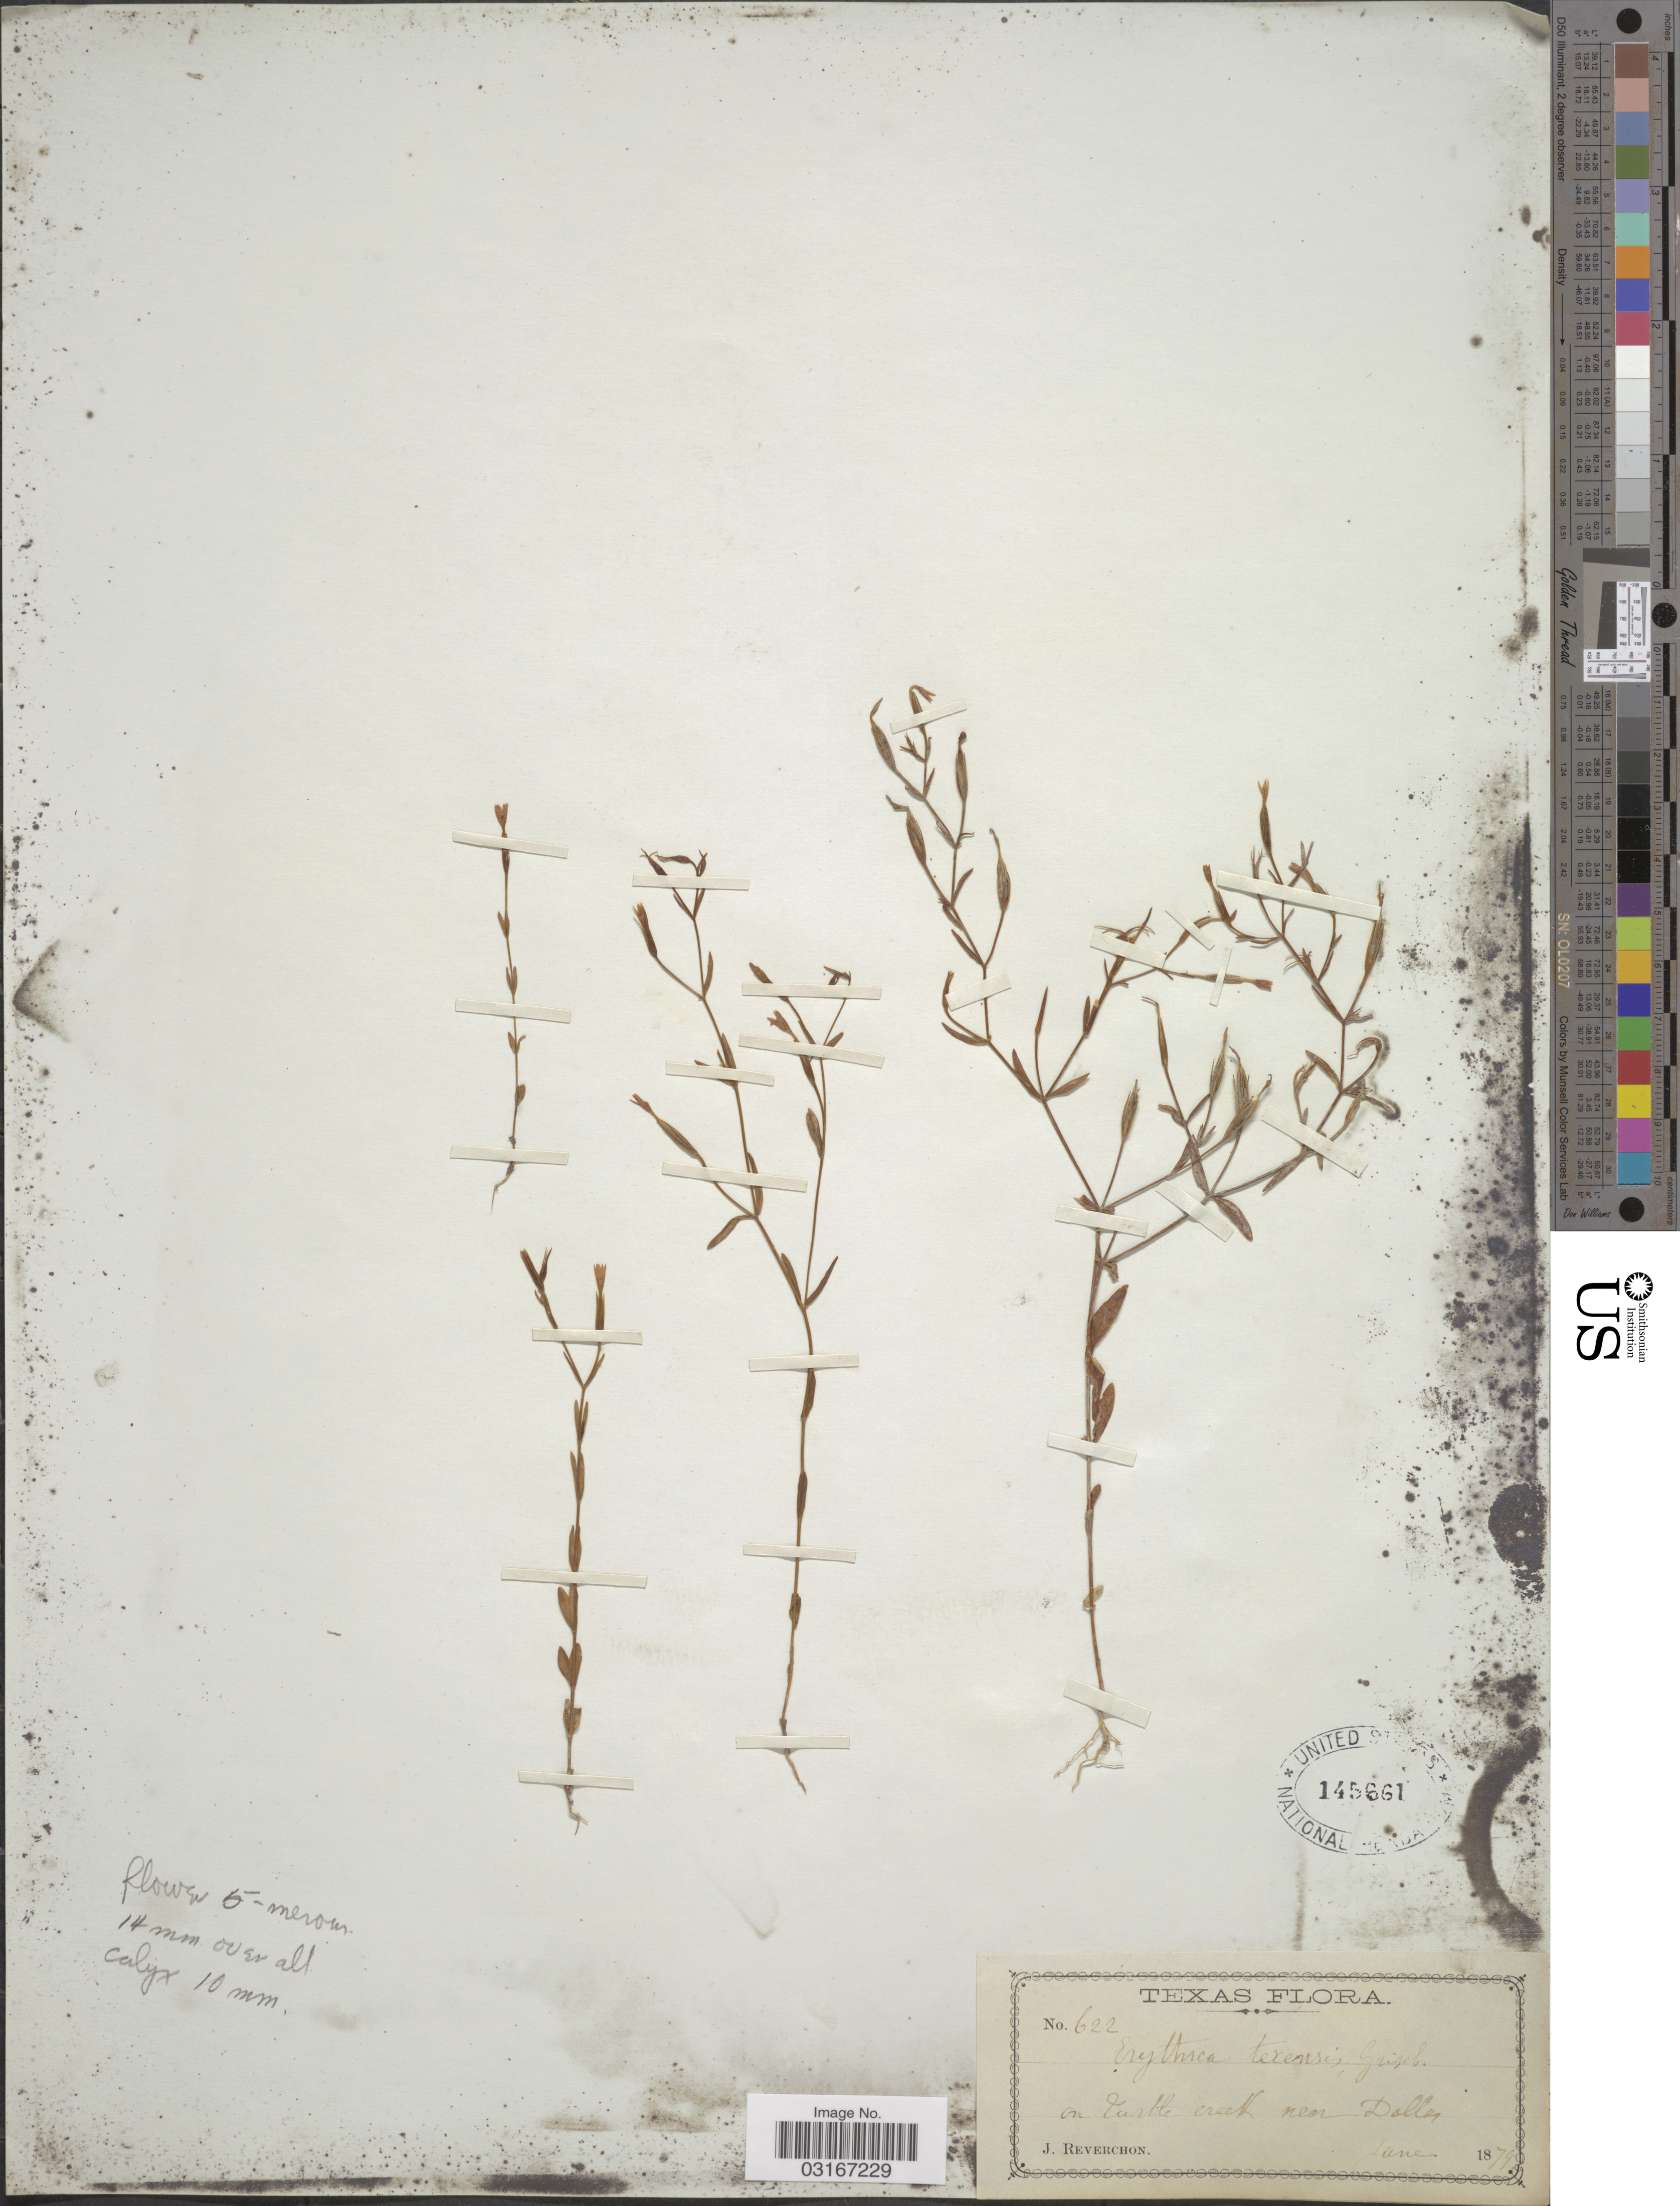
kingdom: Plantae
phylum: Tracheophyta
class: Magnoliopsida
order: Gentianales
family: Gentianaceae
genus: Centaurium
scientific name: Centaurium texense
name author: (Griseb.) Fernald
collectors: J. Reverchon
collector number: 622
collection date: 1879-06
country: United States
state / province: Texas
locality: On Turtle creek near Dallas.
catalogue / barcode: US 145661